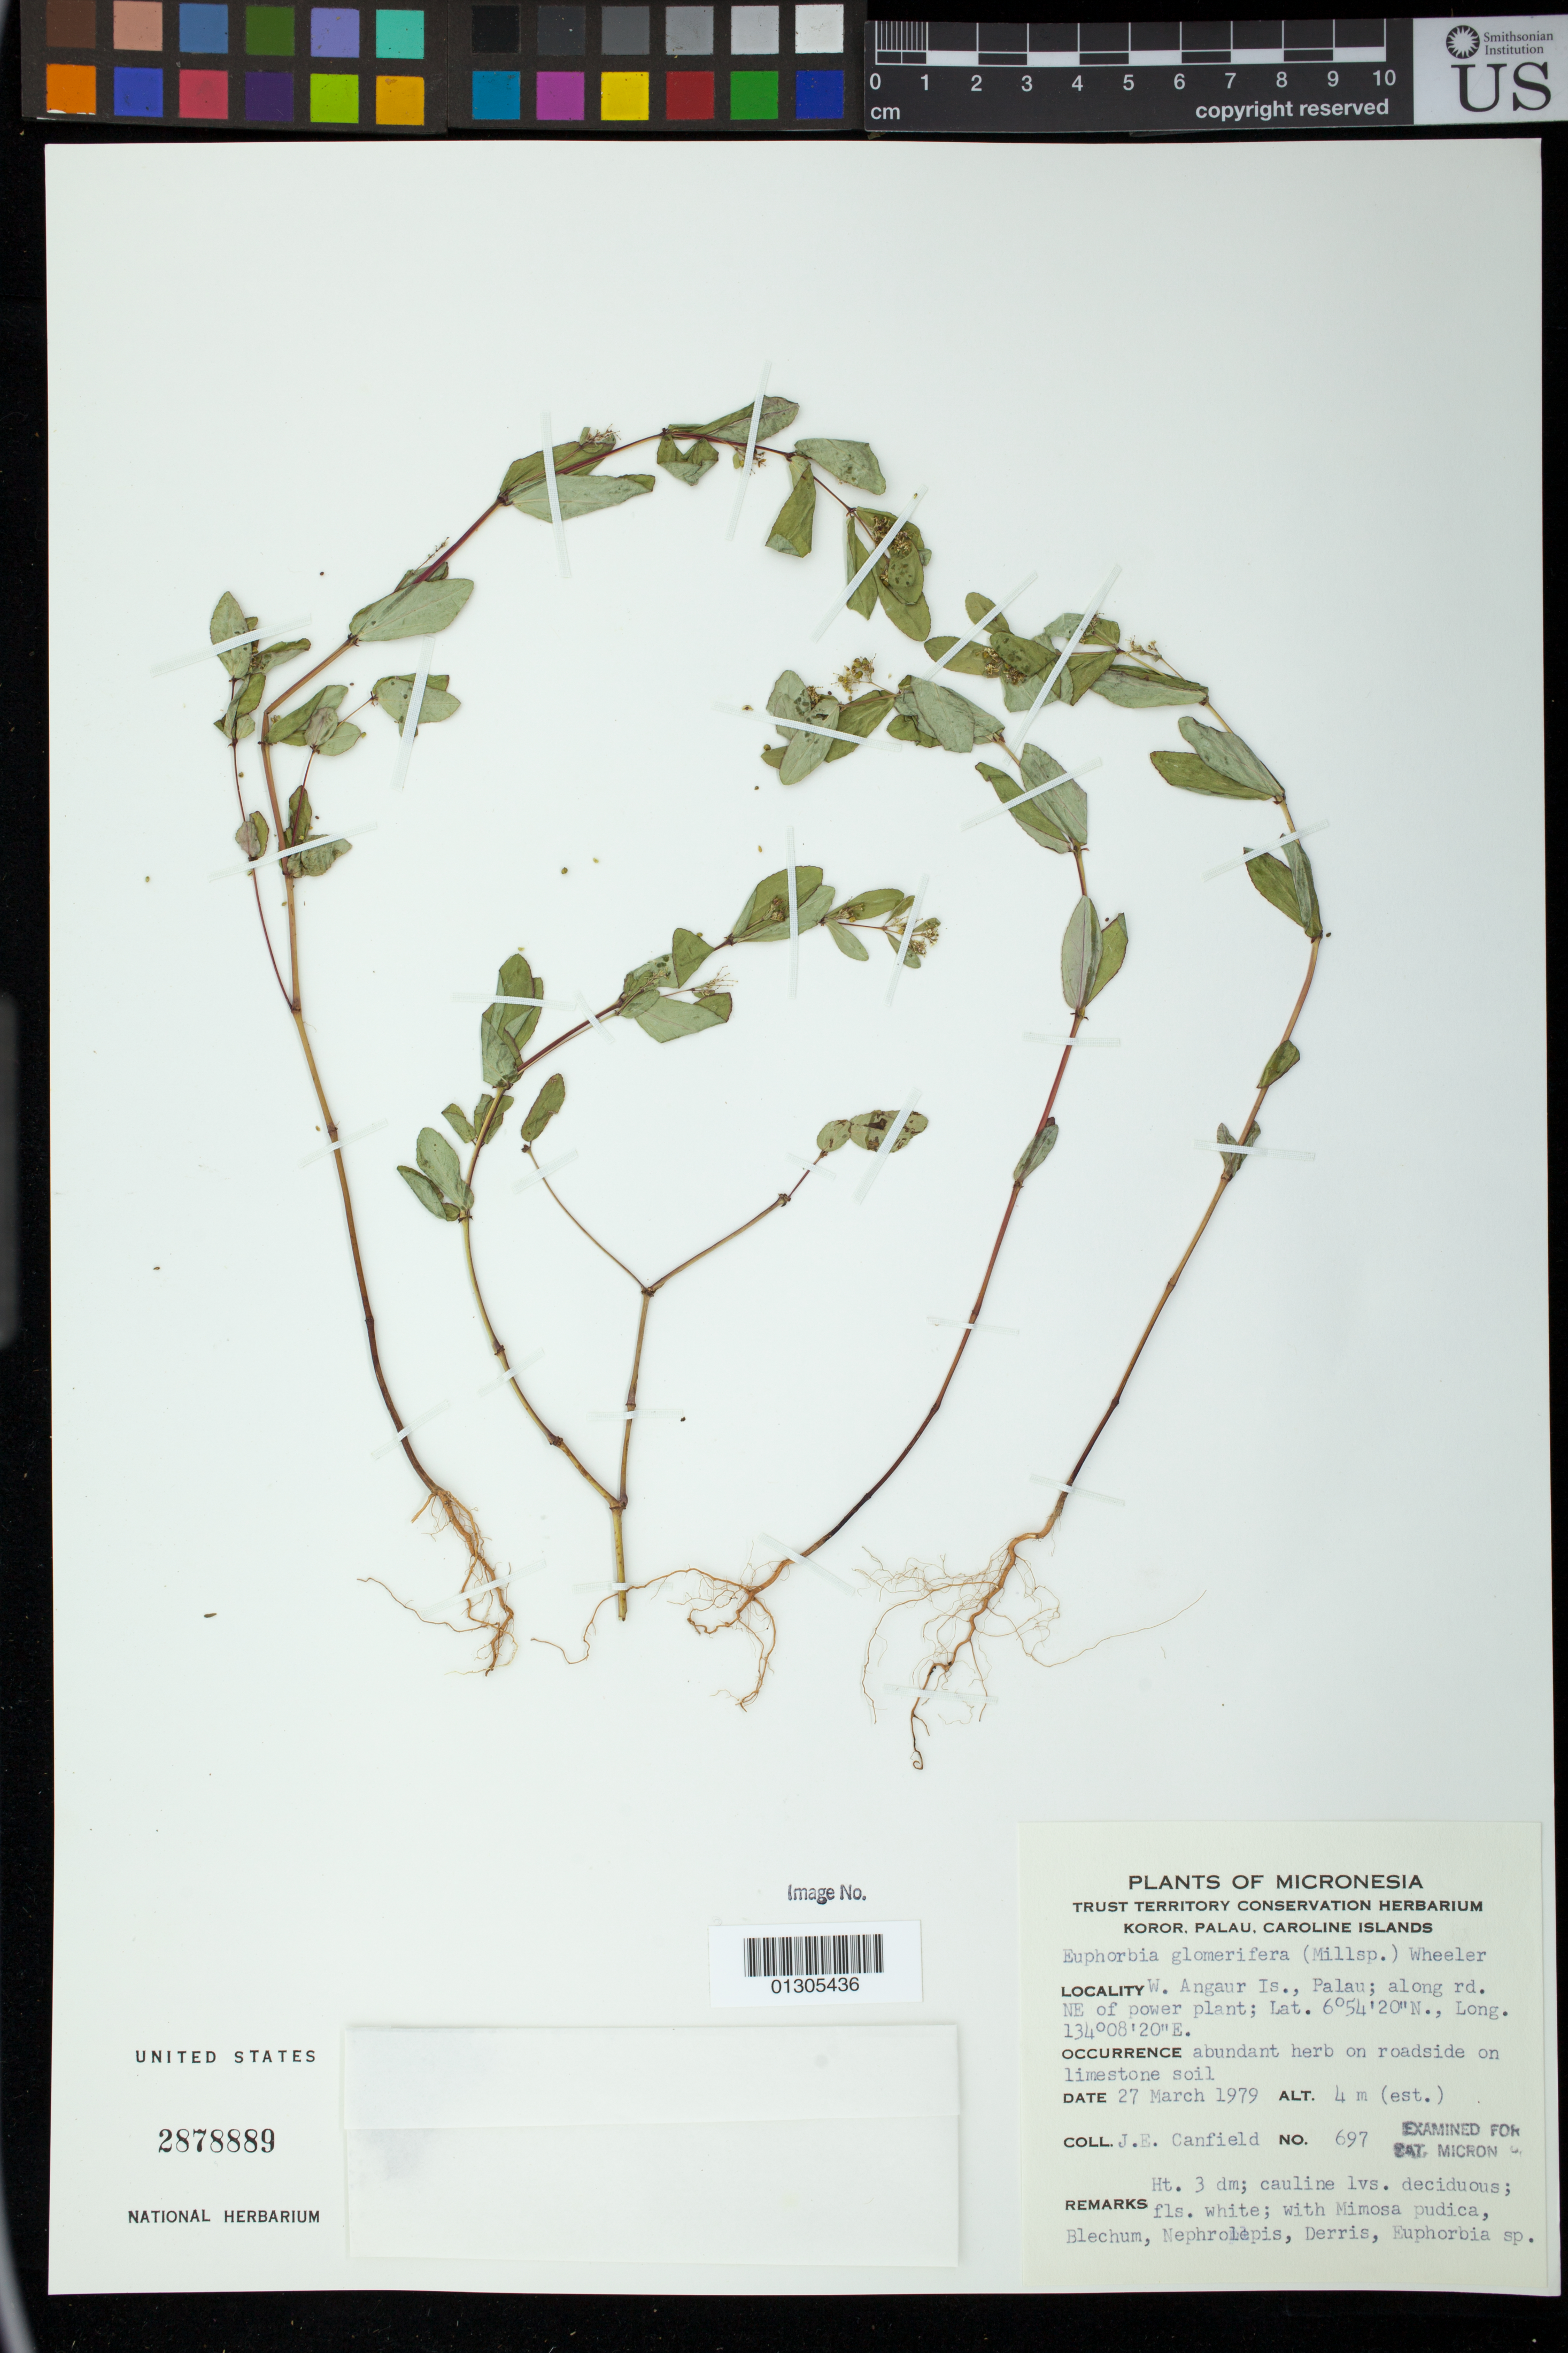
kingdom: Plantae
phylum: Tracheophyta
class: Magnoliopsida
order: Malpighiales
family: Euphorbiaceae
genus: Euphorbia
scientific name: Euphorbia hypericifolia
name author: L.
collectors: J. E. Canfield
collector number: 697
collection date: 1979-03-27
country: Palau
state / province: Angaur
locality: W. Angaur Is., Palau; along rd. NE of power plant.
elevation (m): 4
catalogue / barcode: US 2878889